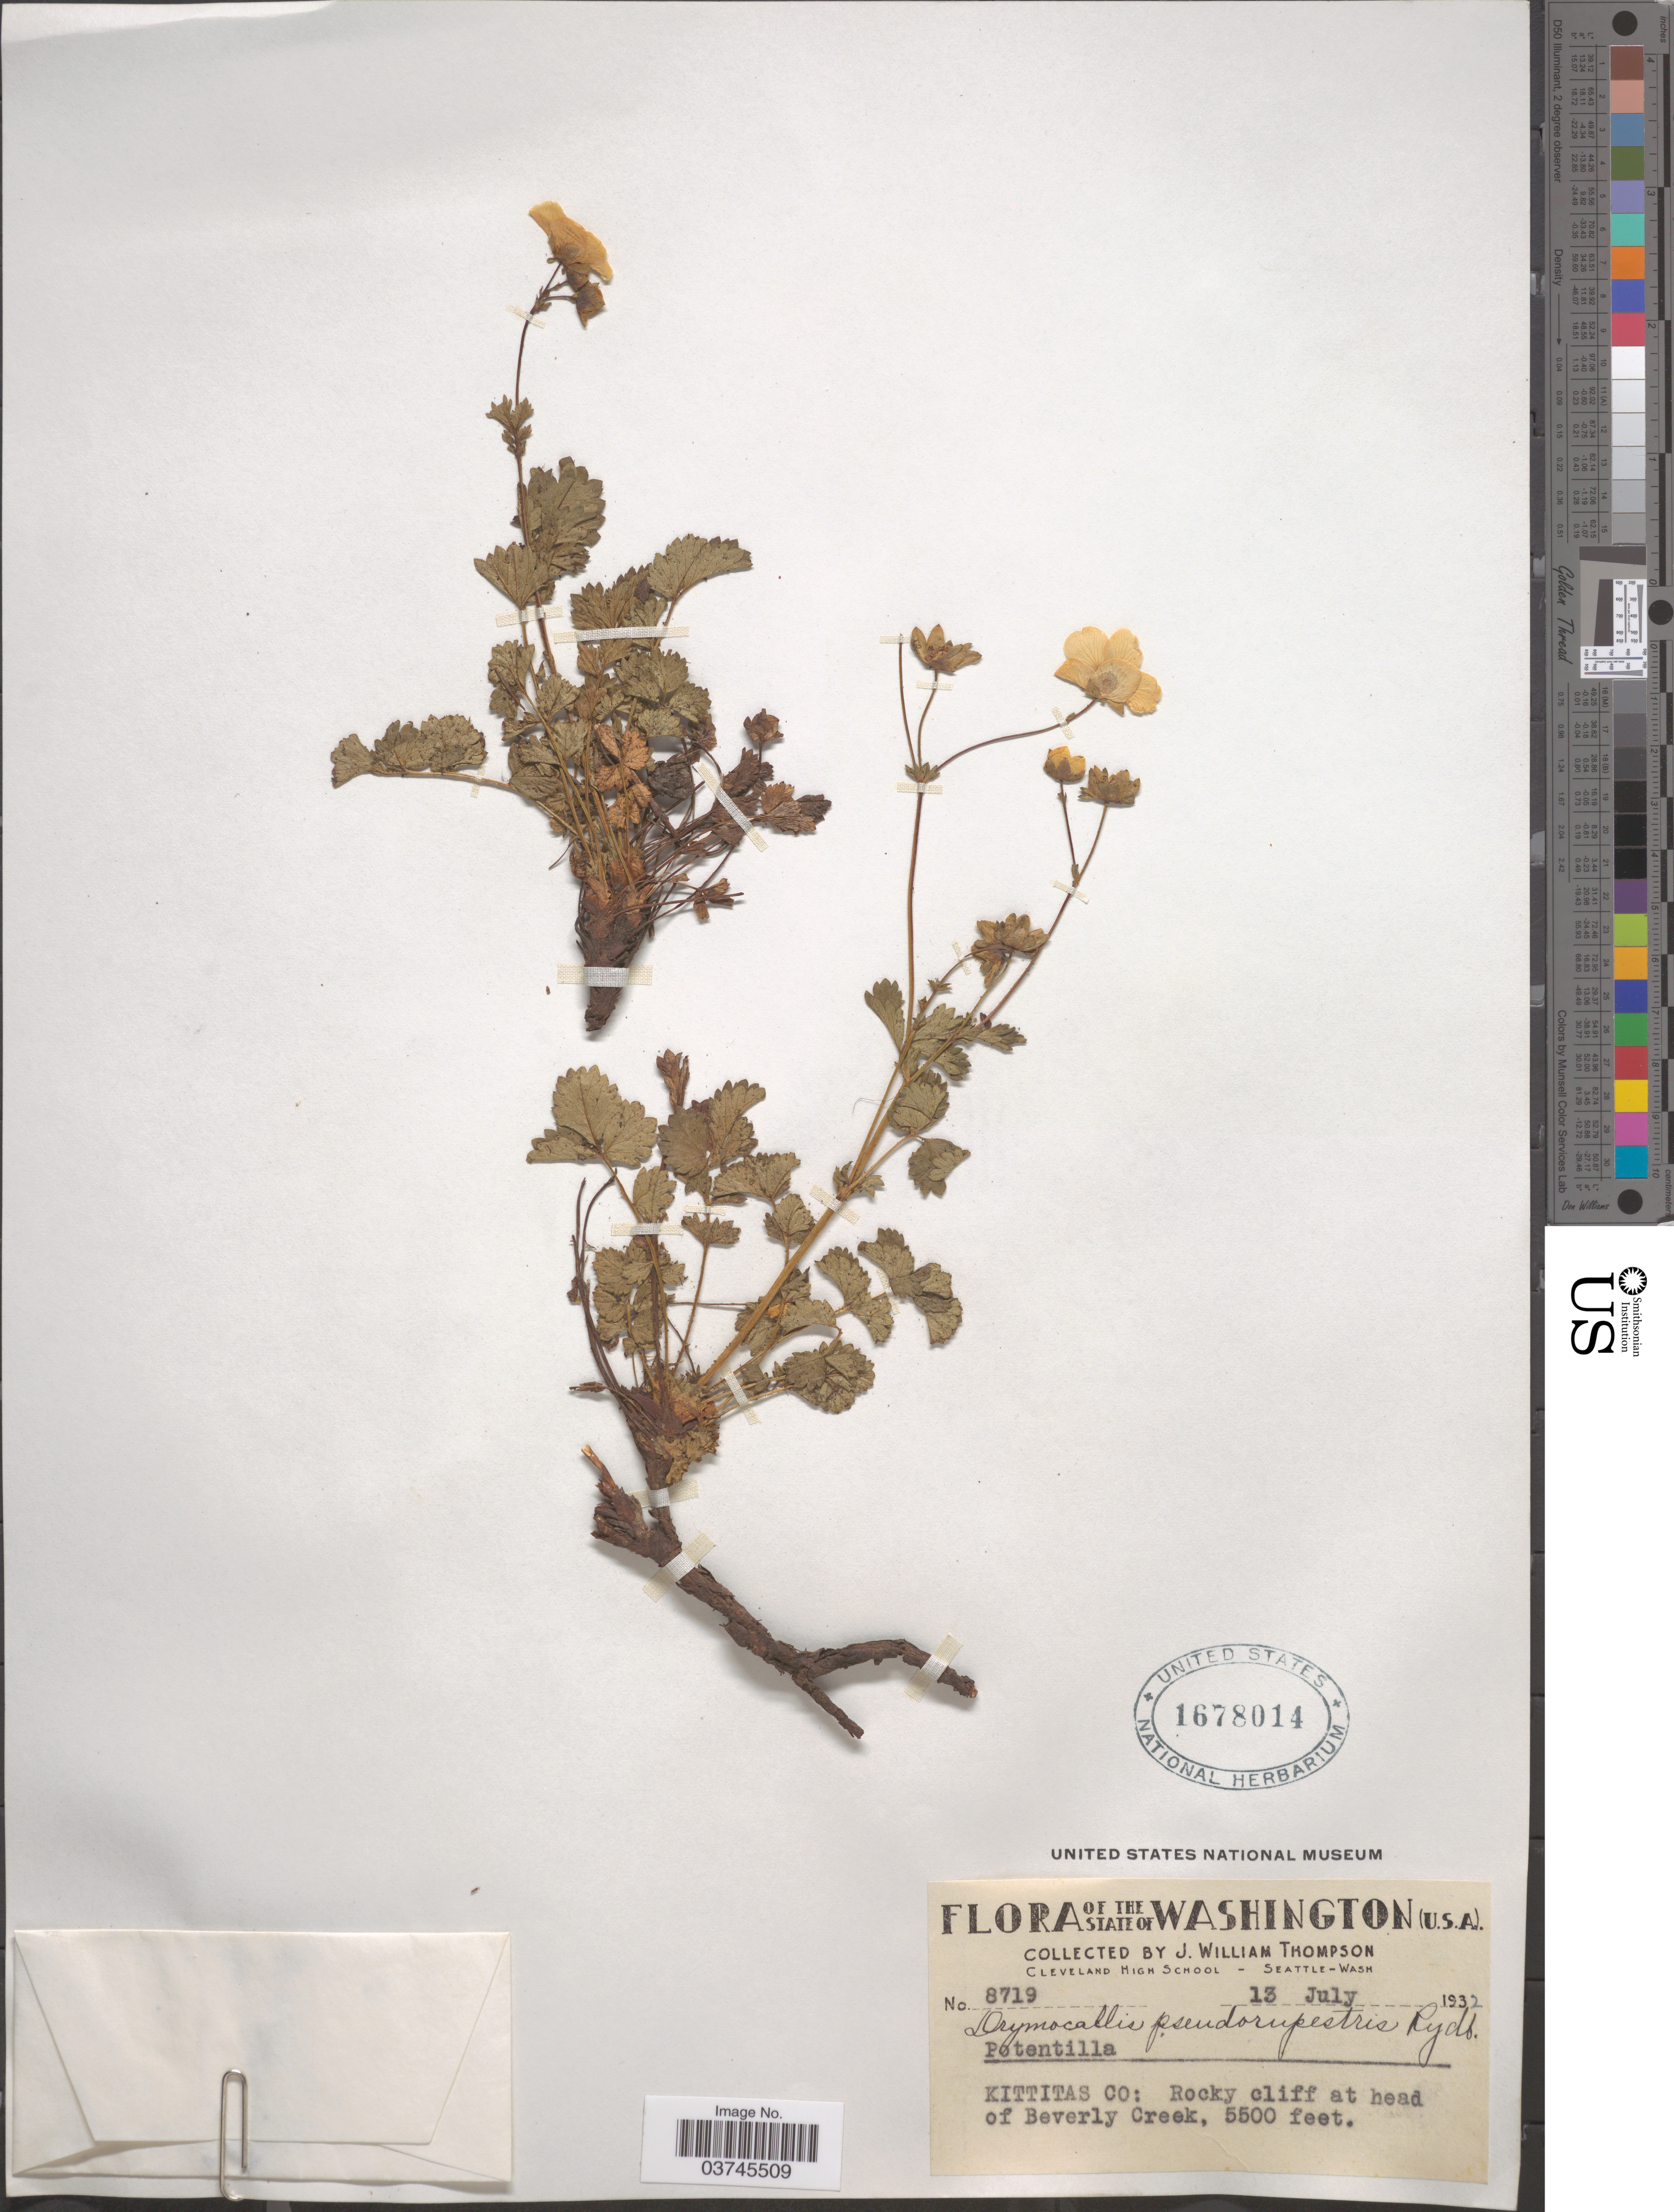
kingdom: Plantae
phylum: Tracheophyta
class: Magnoliopsida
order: Rosales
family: Rosaceae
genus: Drymocallis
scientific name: Drymocallis pseudorupestris var. saxicola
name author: Ertter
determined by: Strong, Mark T., (BOT), Smithsonian Institution - National Museum of Natural History (UNITED STATES)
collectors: J. W. Thompson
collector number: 8719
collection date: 1932-07-13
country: United States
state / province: Washington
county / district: Kittitas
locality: Kittitas Co: Rocky cliff at head of Beverly Creek.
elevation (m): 1676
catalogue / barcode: US 1678014